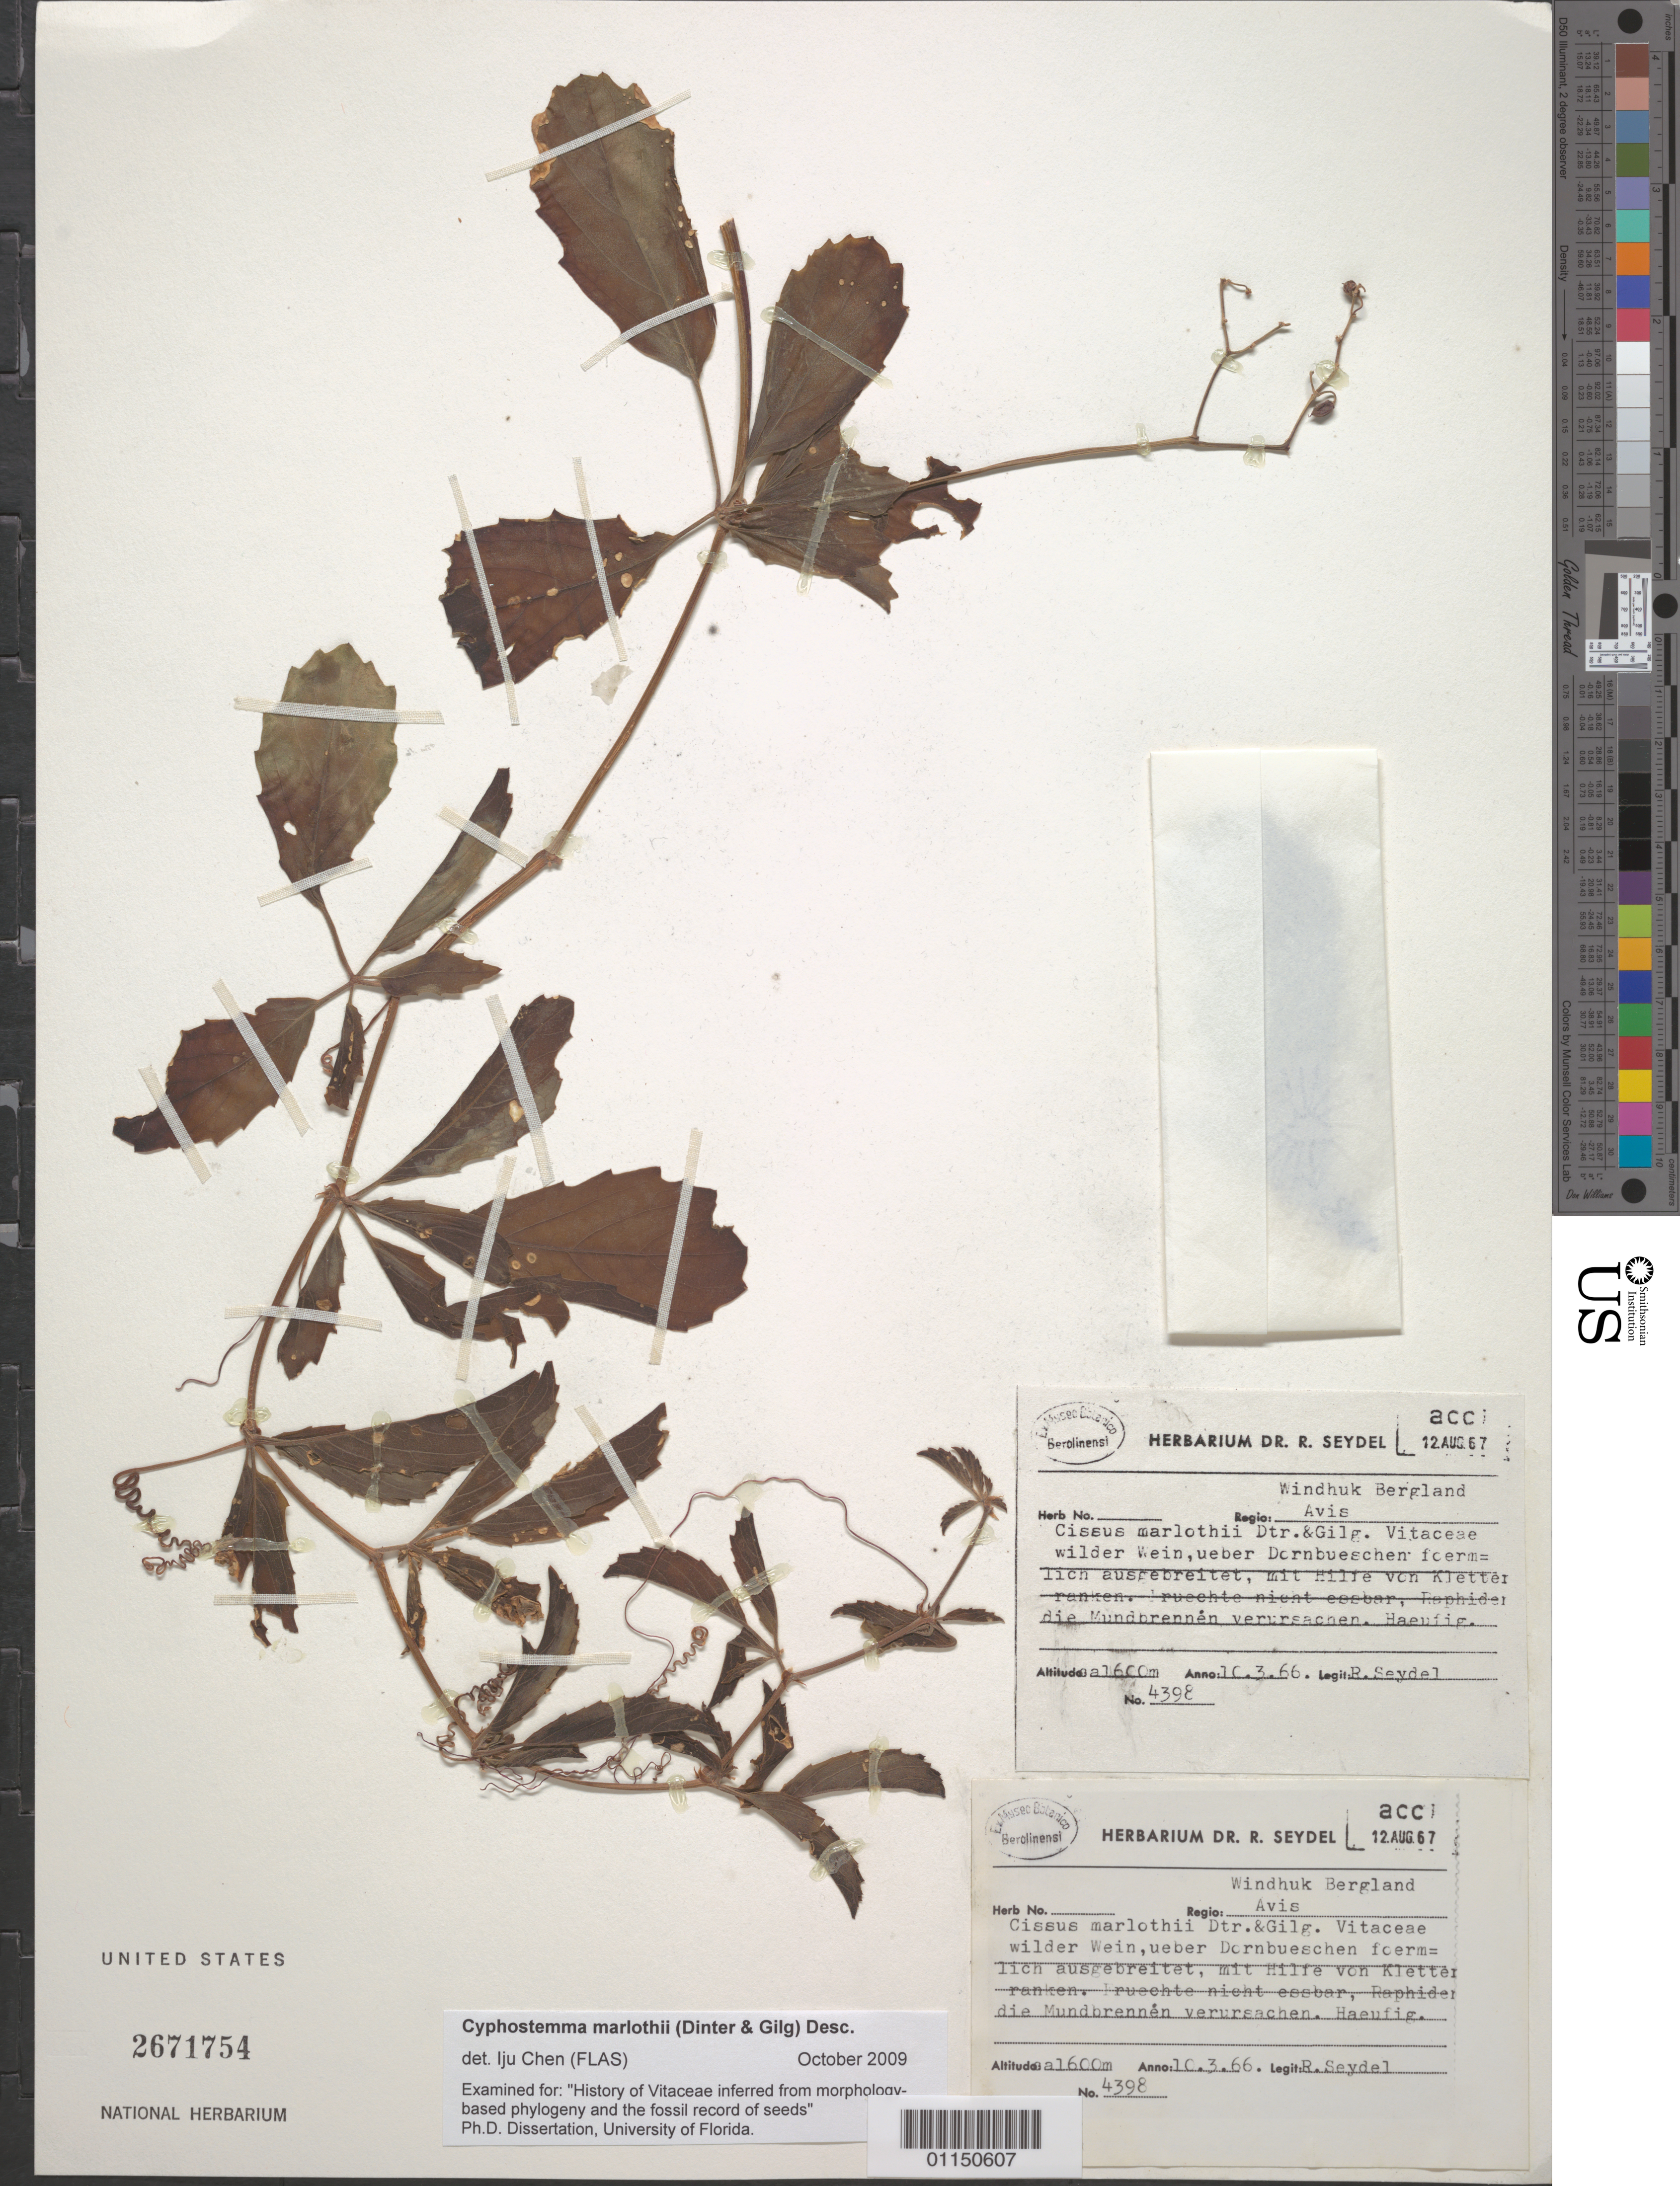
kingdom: Plantae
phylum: Tracheophyta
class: Magnoliopsida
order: Vitales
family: Vitaceae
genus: Cyphostemma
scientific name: Cyphostemma marlothii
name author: (Dinter & Gilg) Desc.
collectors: R. Seydel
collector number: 4398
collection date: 1966-03-10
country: Namibia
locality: Windhuk, Bergland. Avis.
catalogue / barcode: US 2671754